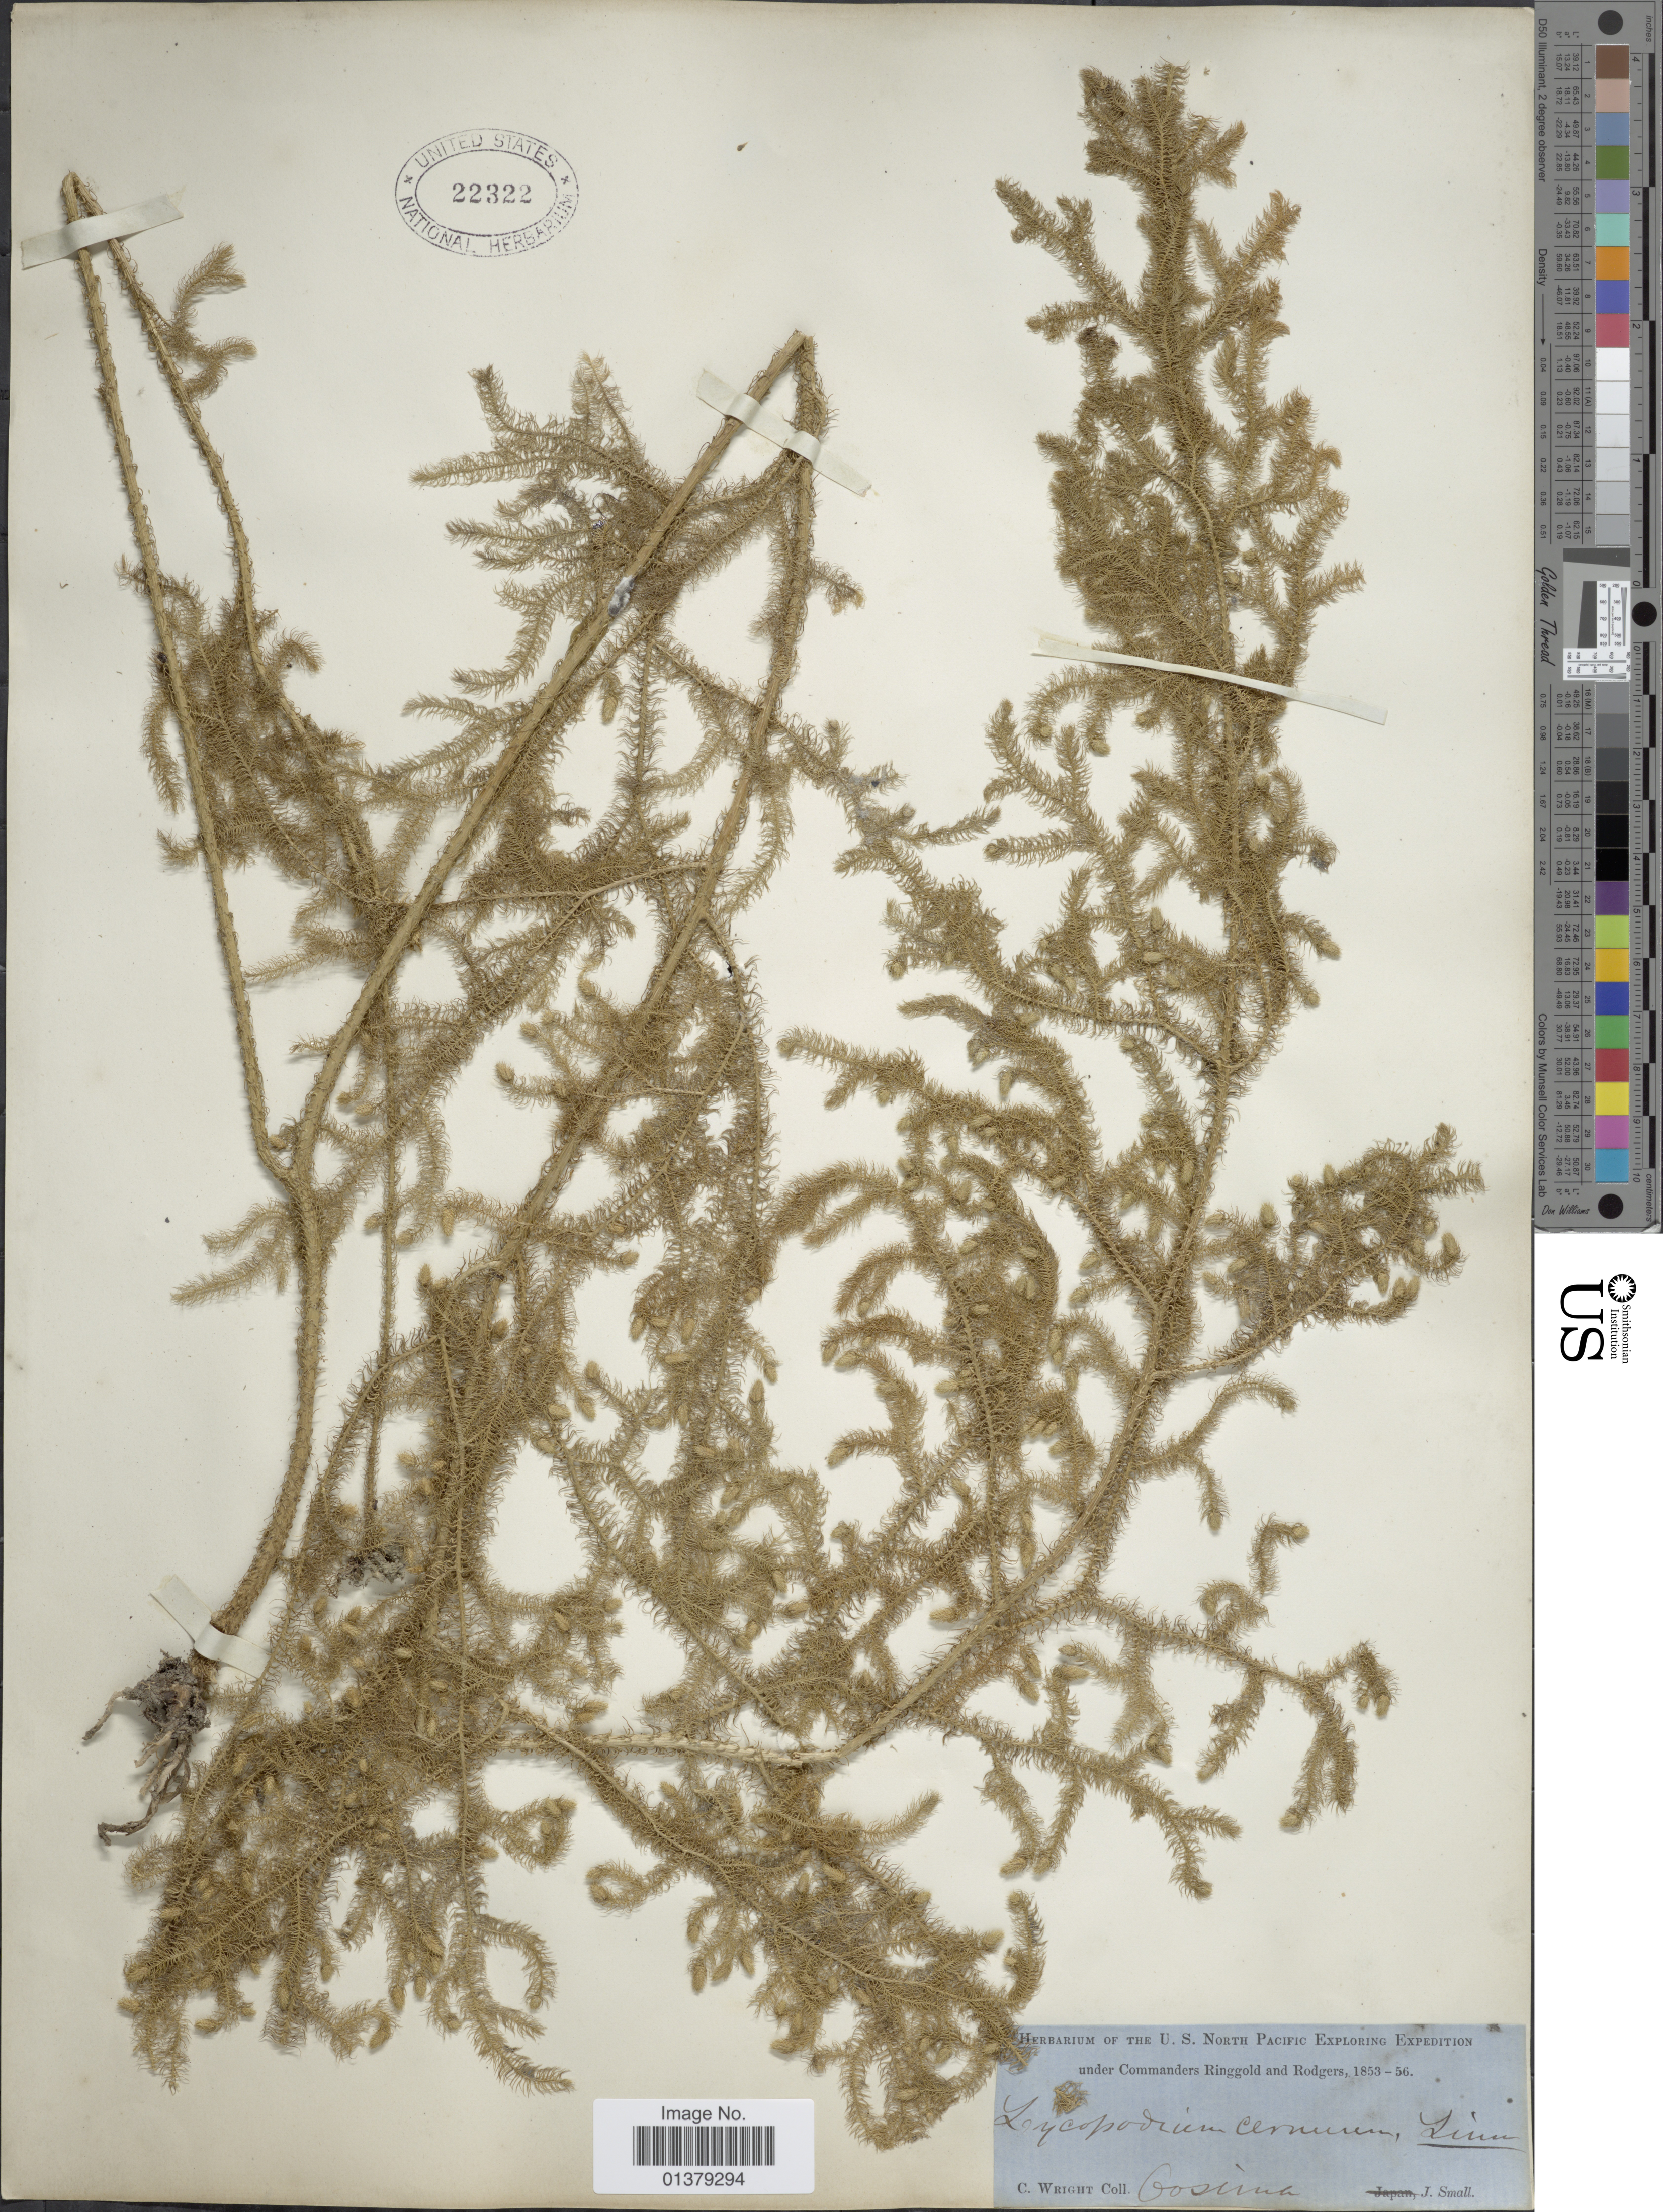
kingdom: Plantae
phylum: Tracheophyta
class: Lycopodiopsida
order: Lycopodiales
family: Lycopodiaceae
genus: Palhinhaea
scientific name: Palhinhaea cernua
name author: (L.) Vasc. & Franco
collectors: C. Wright & J. Small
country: Japan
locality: Oosima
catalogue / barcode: US 22322